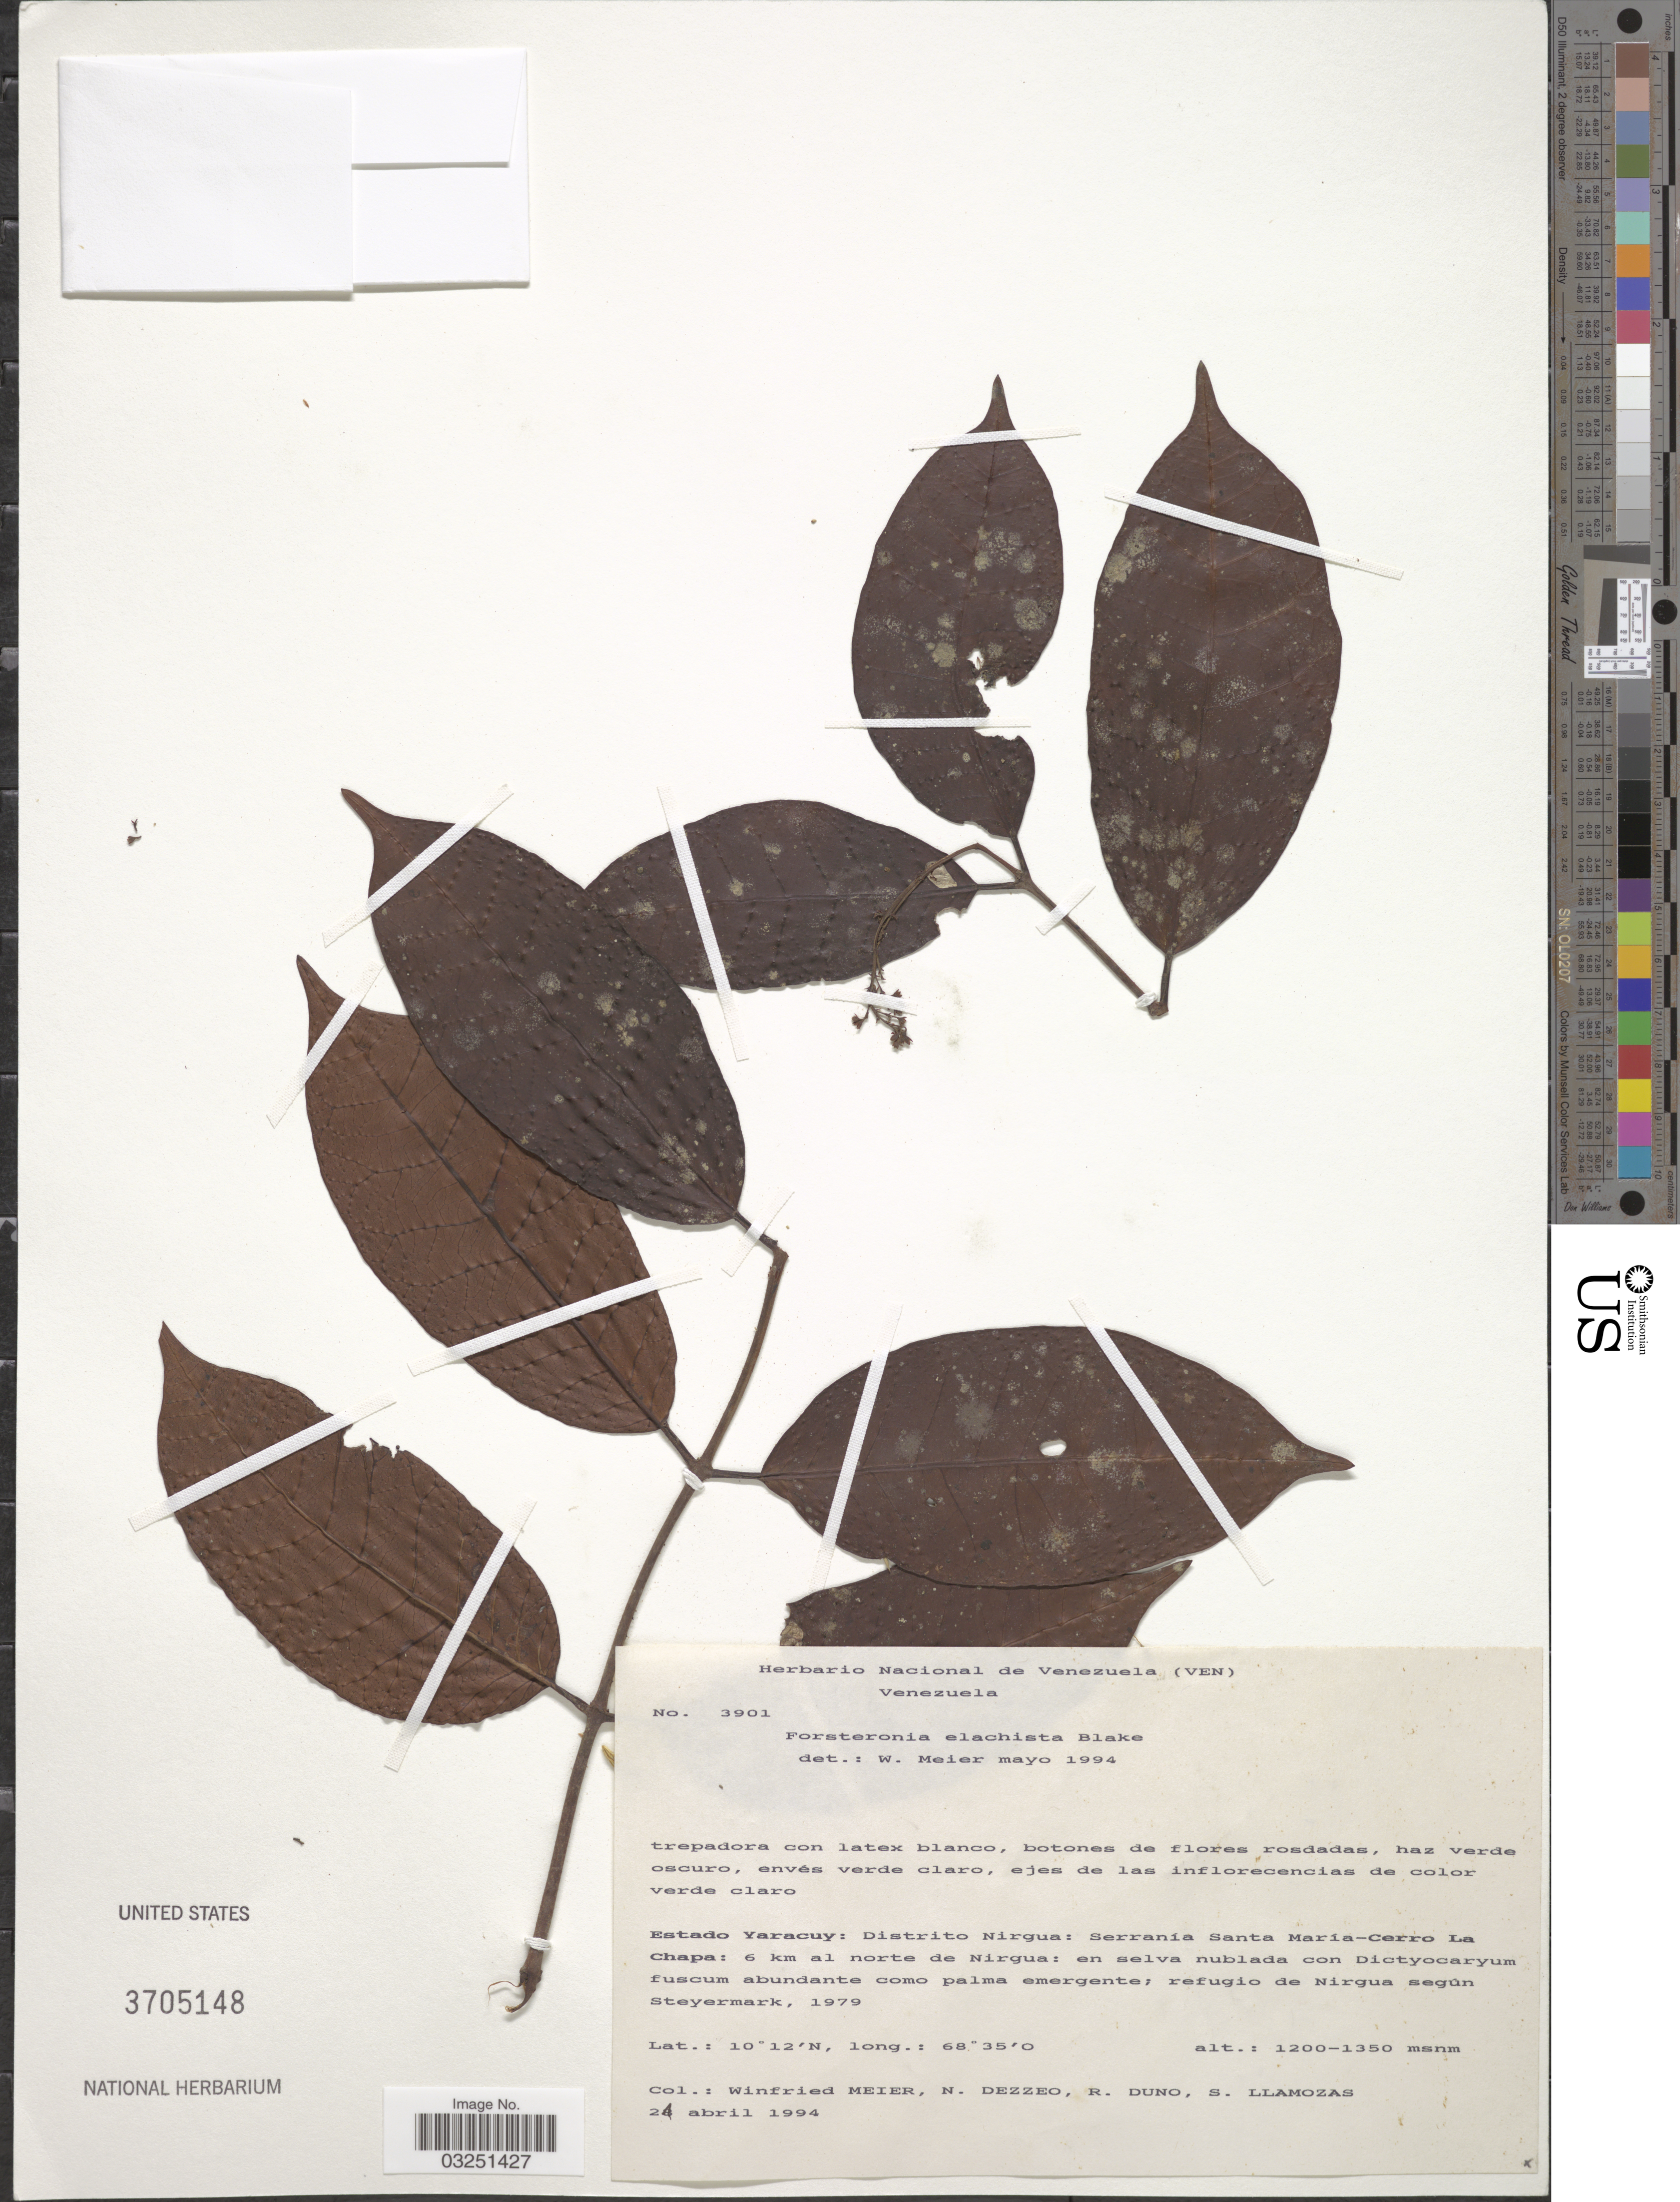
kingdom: Plantae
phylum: Tracheophyta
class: Magnoliopsida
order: Gentianales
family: Apocynaceae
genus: Forsteronia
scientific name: Forsteronia elachista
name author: S.F. Blake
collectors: W. Meier, N. Dezzeo, R. Duno & S. Llamozas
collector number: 3901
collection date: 1994-04-21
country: Venezuela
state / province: Yaracuy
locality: Estado Yaracuy: Distrito Nirgua: Serrania Santa Maria-Cerro La Chapa: 6 km al norte de Nirgua.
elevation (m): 1200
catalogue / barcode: US 3705148